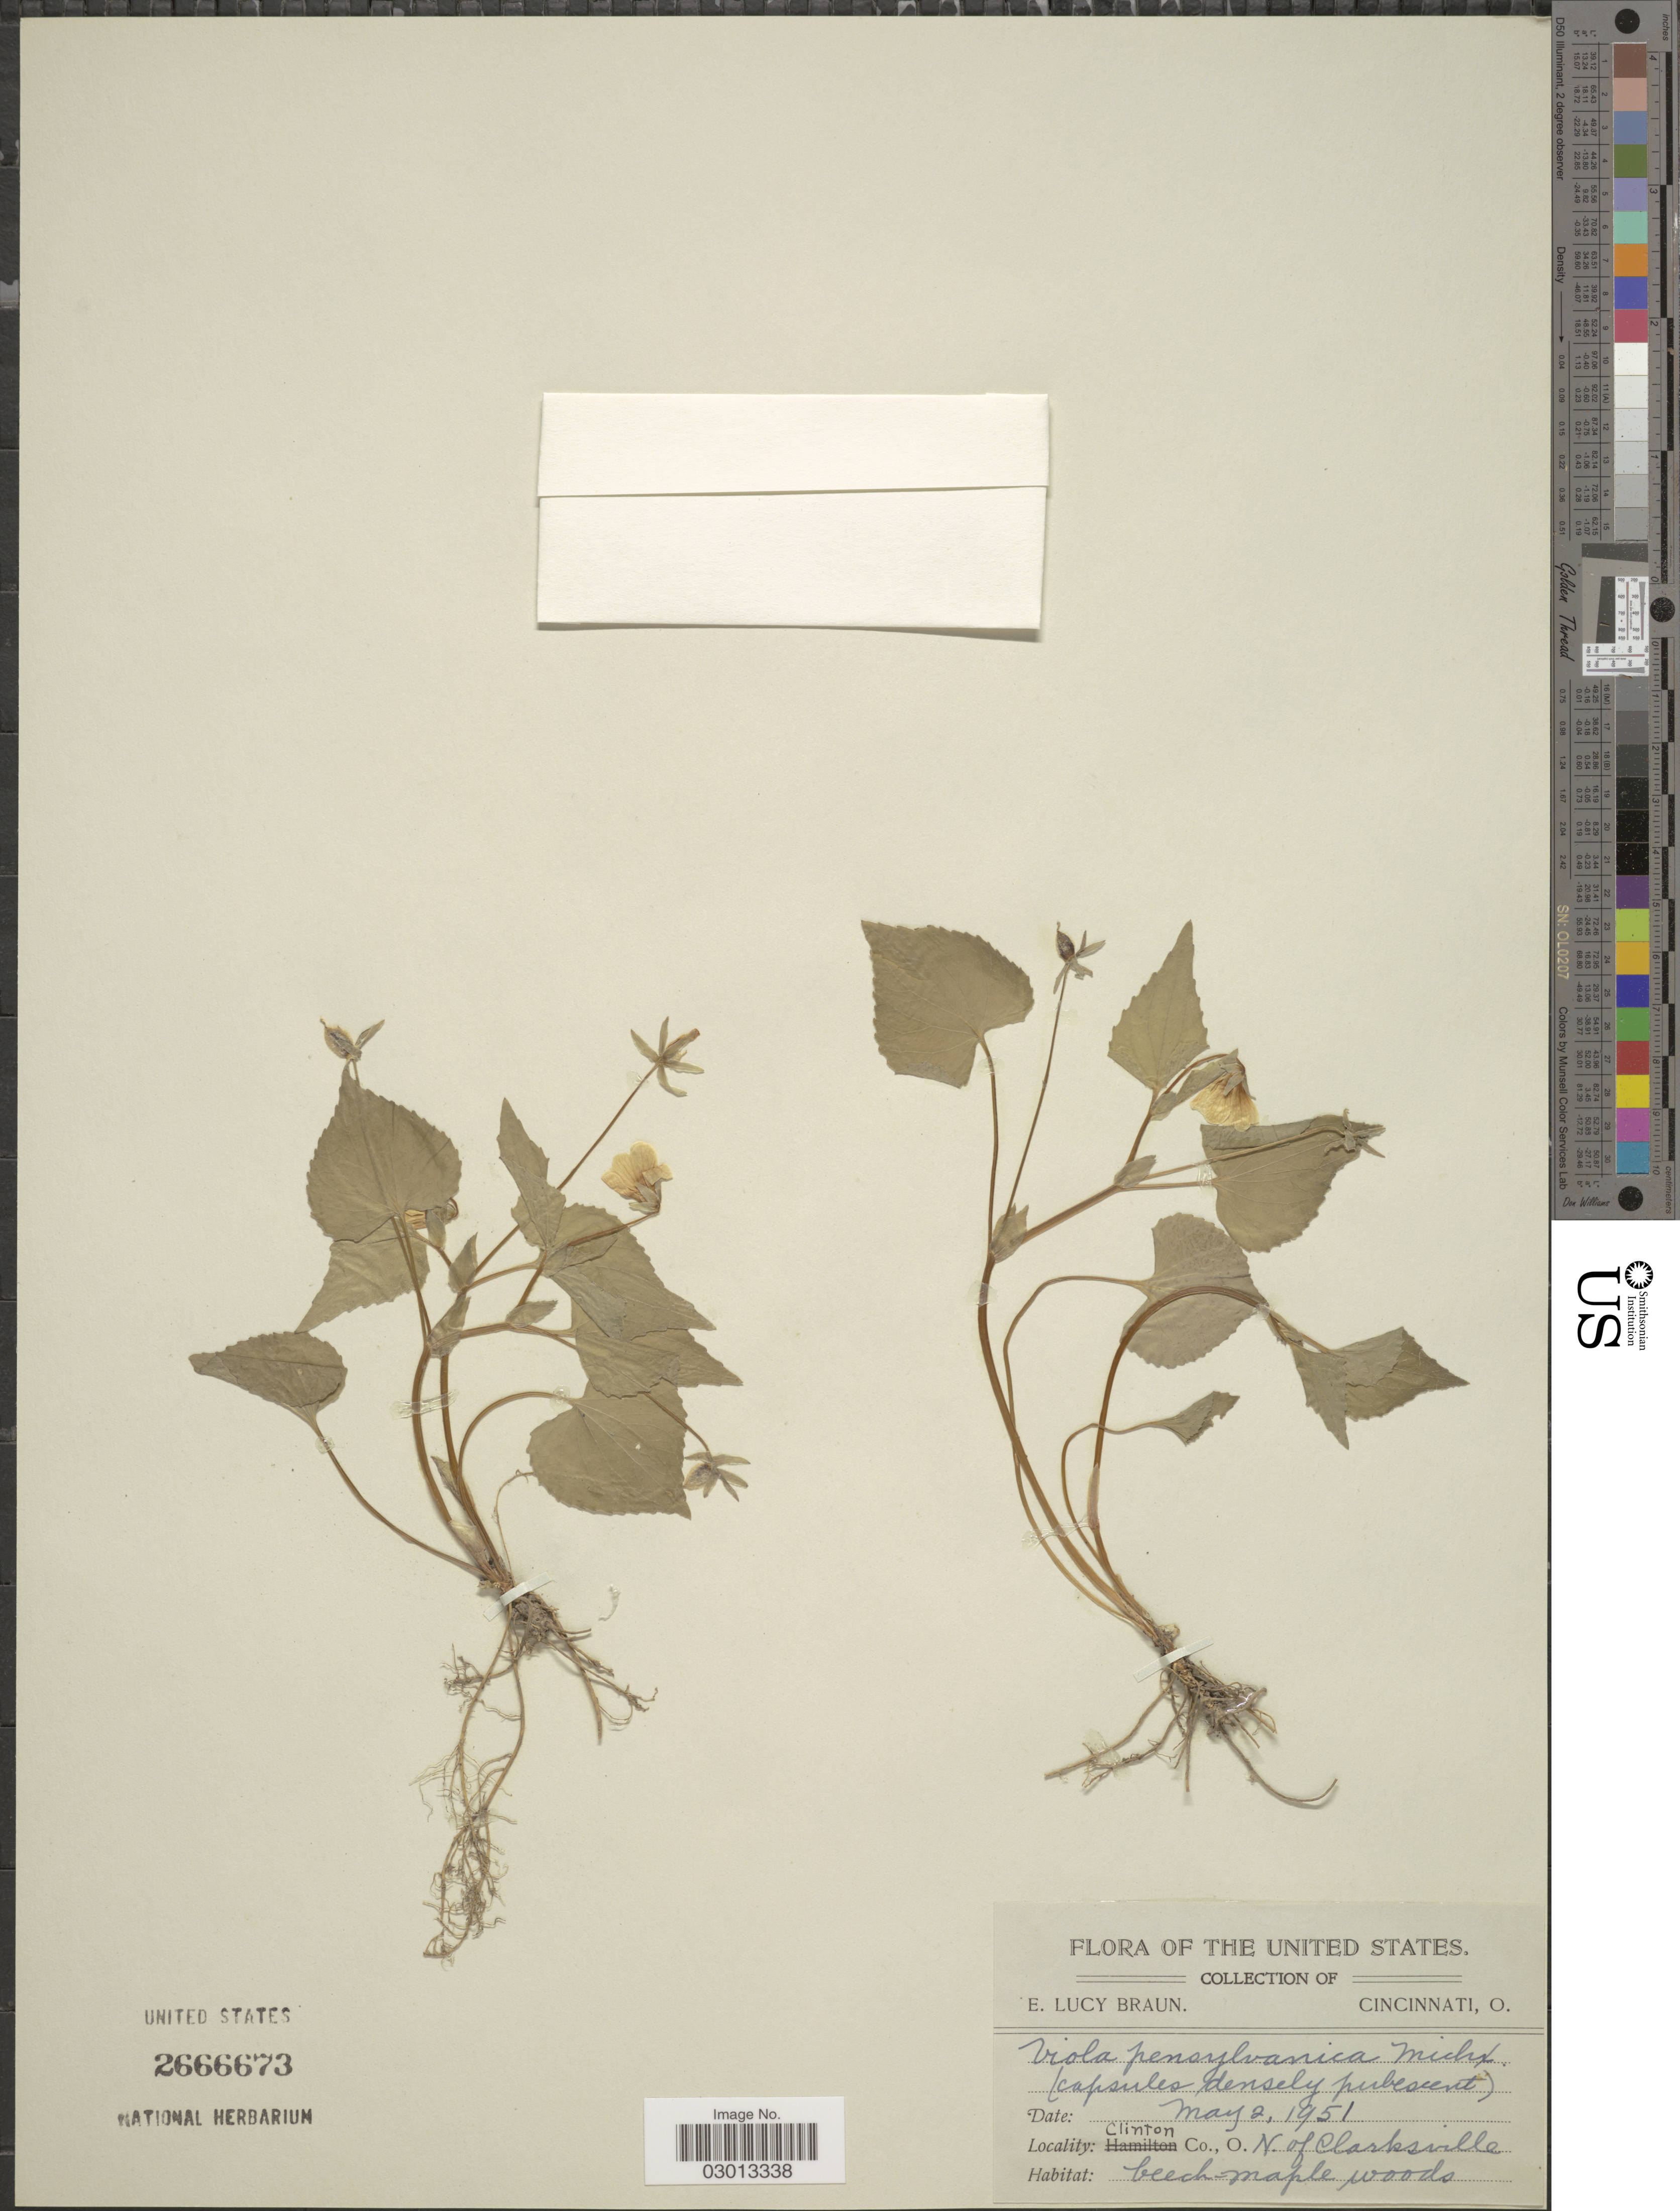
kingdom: Plantae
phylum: Tracheophyta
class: Magnoliopsida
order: Malpighiales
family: Violaceae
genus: Viola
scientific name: Viola pensylvanica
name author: Michx.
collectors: E. L. Braun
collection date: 1951-05-02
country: United States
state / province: Ohio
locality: Clinton Co., N. of Clarksville.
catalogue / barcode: US 2666673